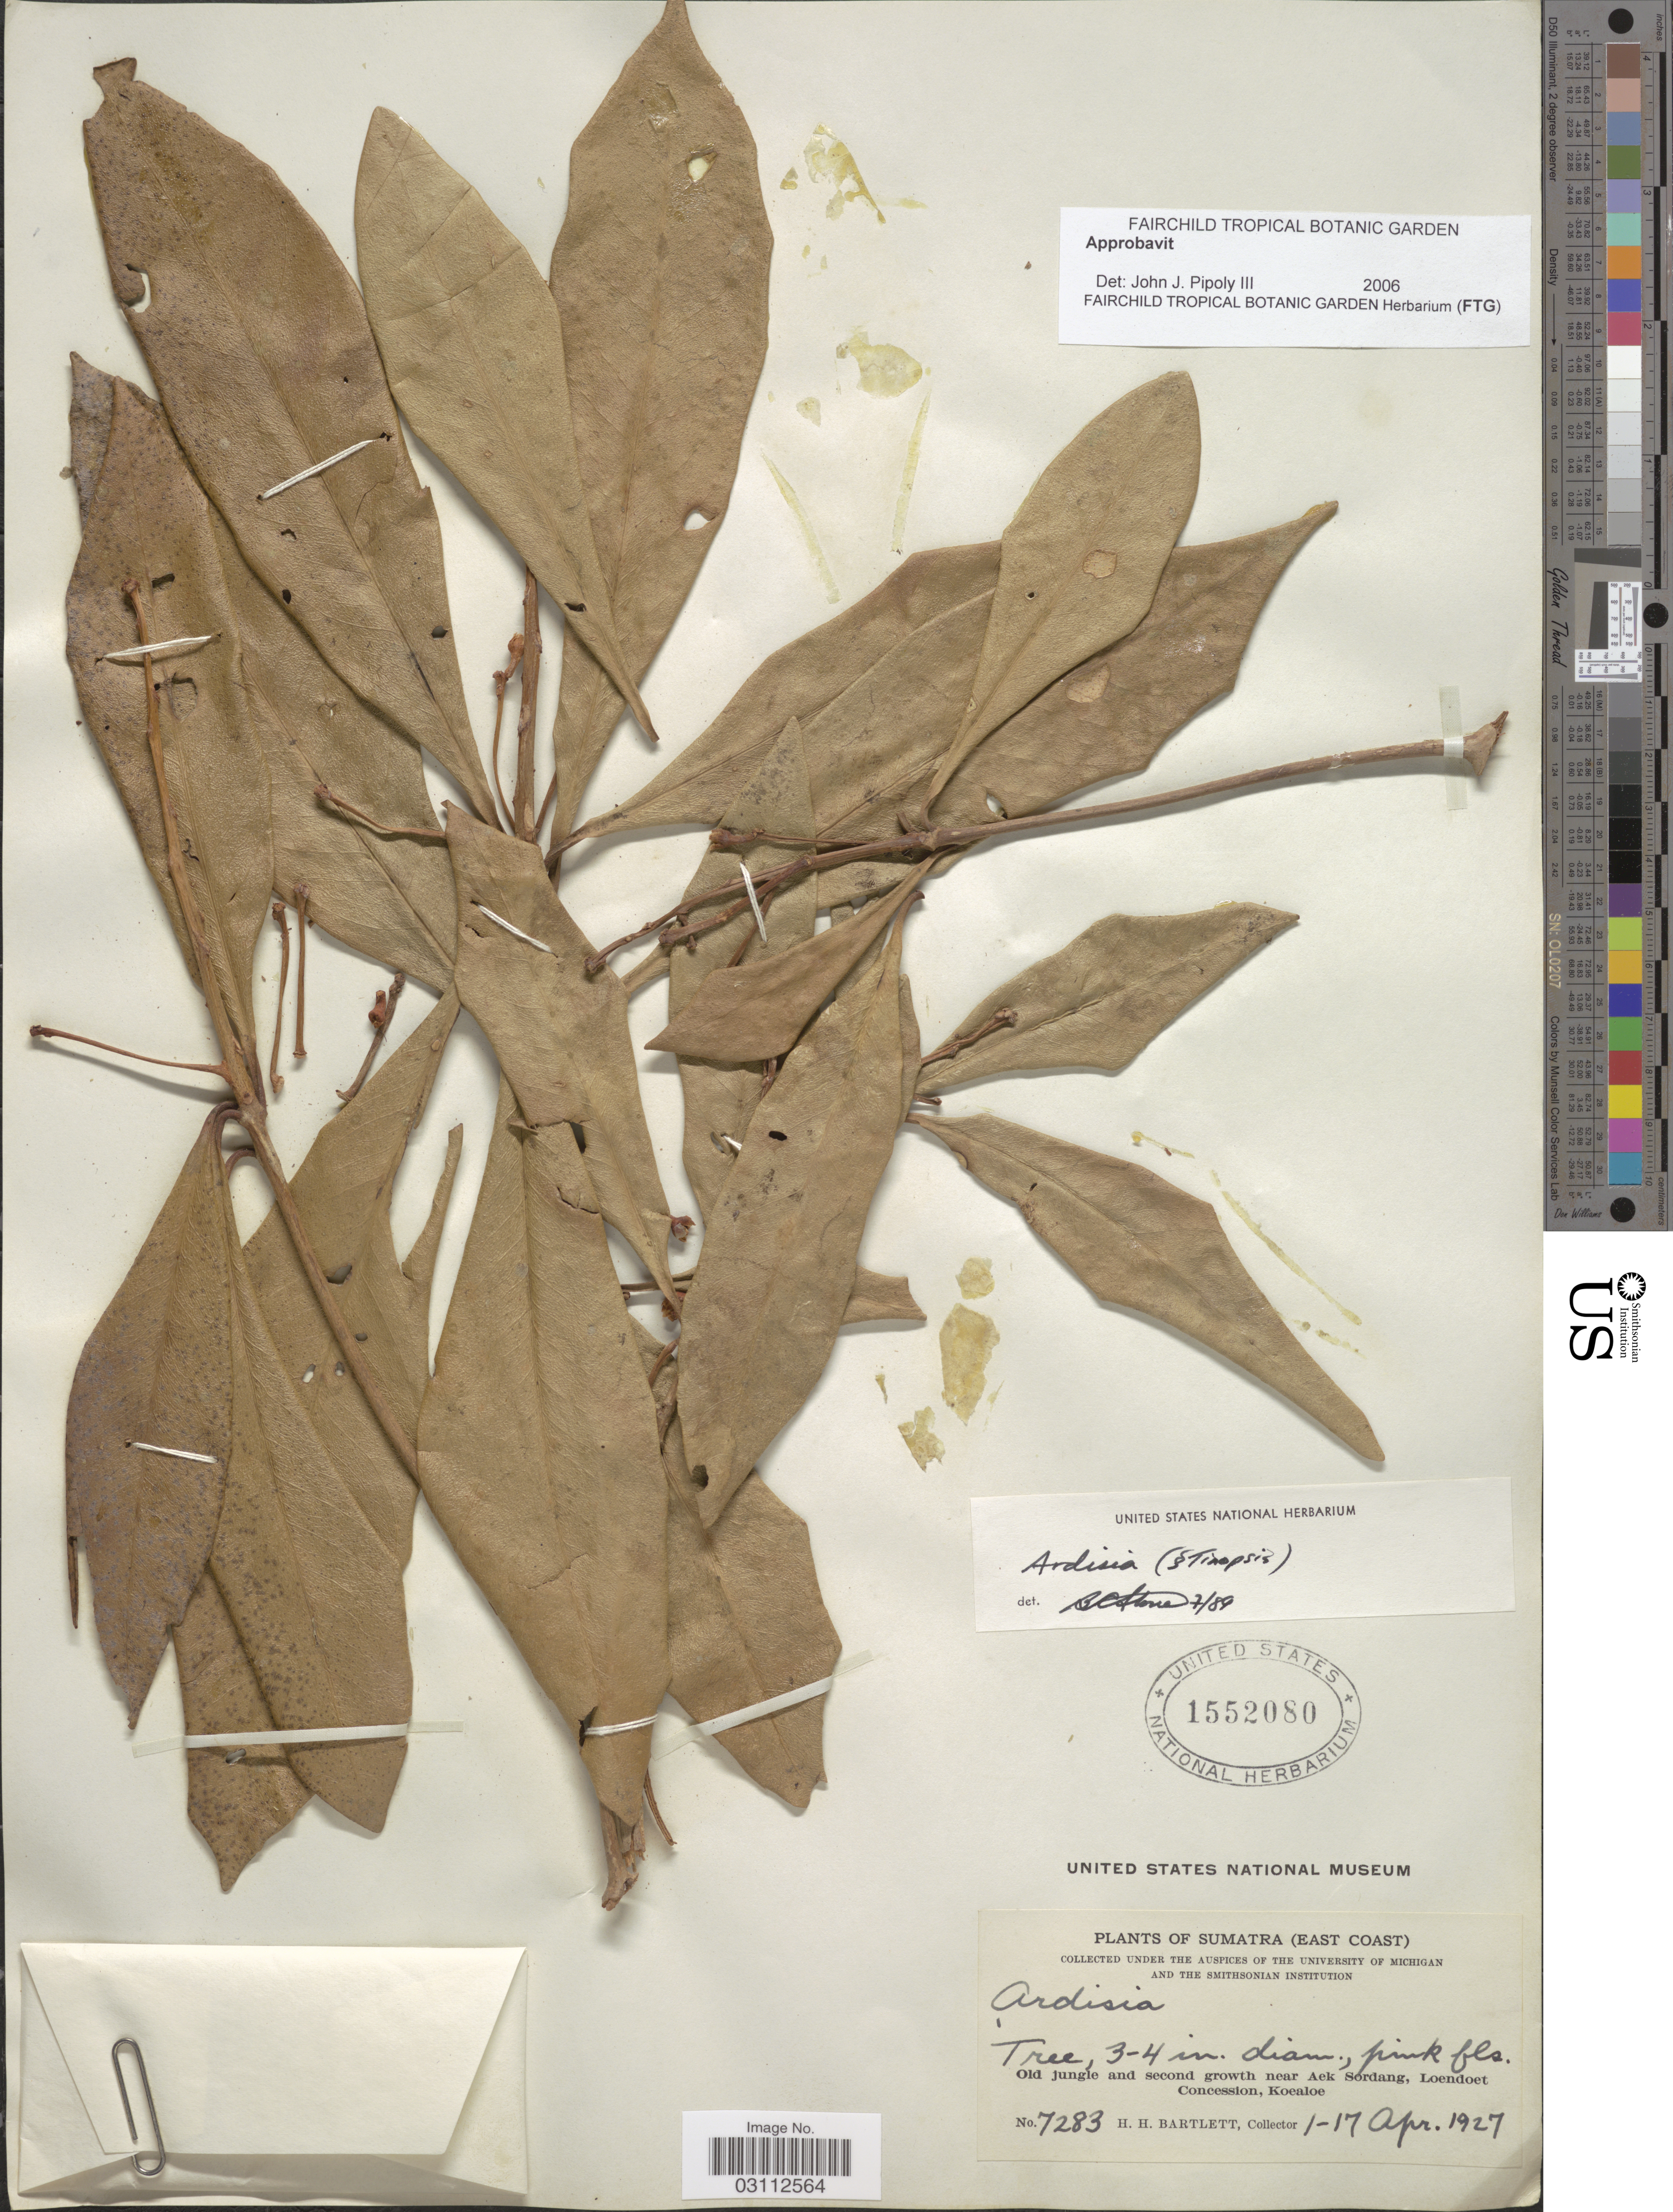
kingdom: Plantae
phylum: Tracheophyta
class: Magnoliopsida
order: Ericales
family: Primulaceae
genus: Ardisia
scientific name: Ardisia sp.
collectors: H. H. Bartlett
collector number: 7283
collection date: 1927-04-01/1927-04-17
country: Indonesia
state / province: Sumatra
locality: (East Coast). Old jungle and second growth near Aek Sordang, Loendoet Concession, Koealoe.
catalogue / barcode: US 1552080